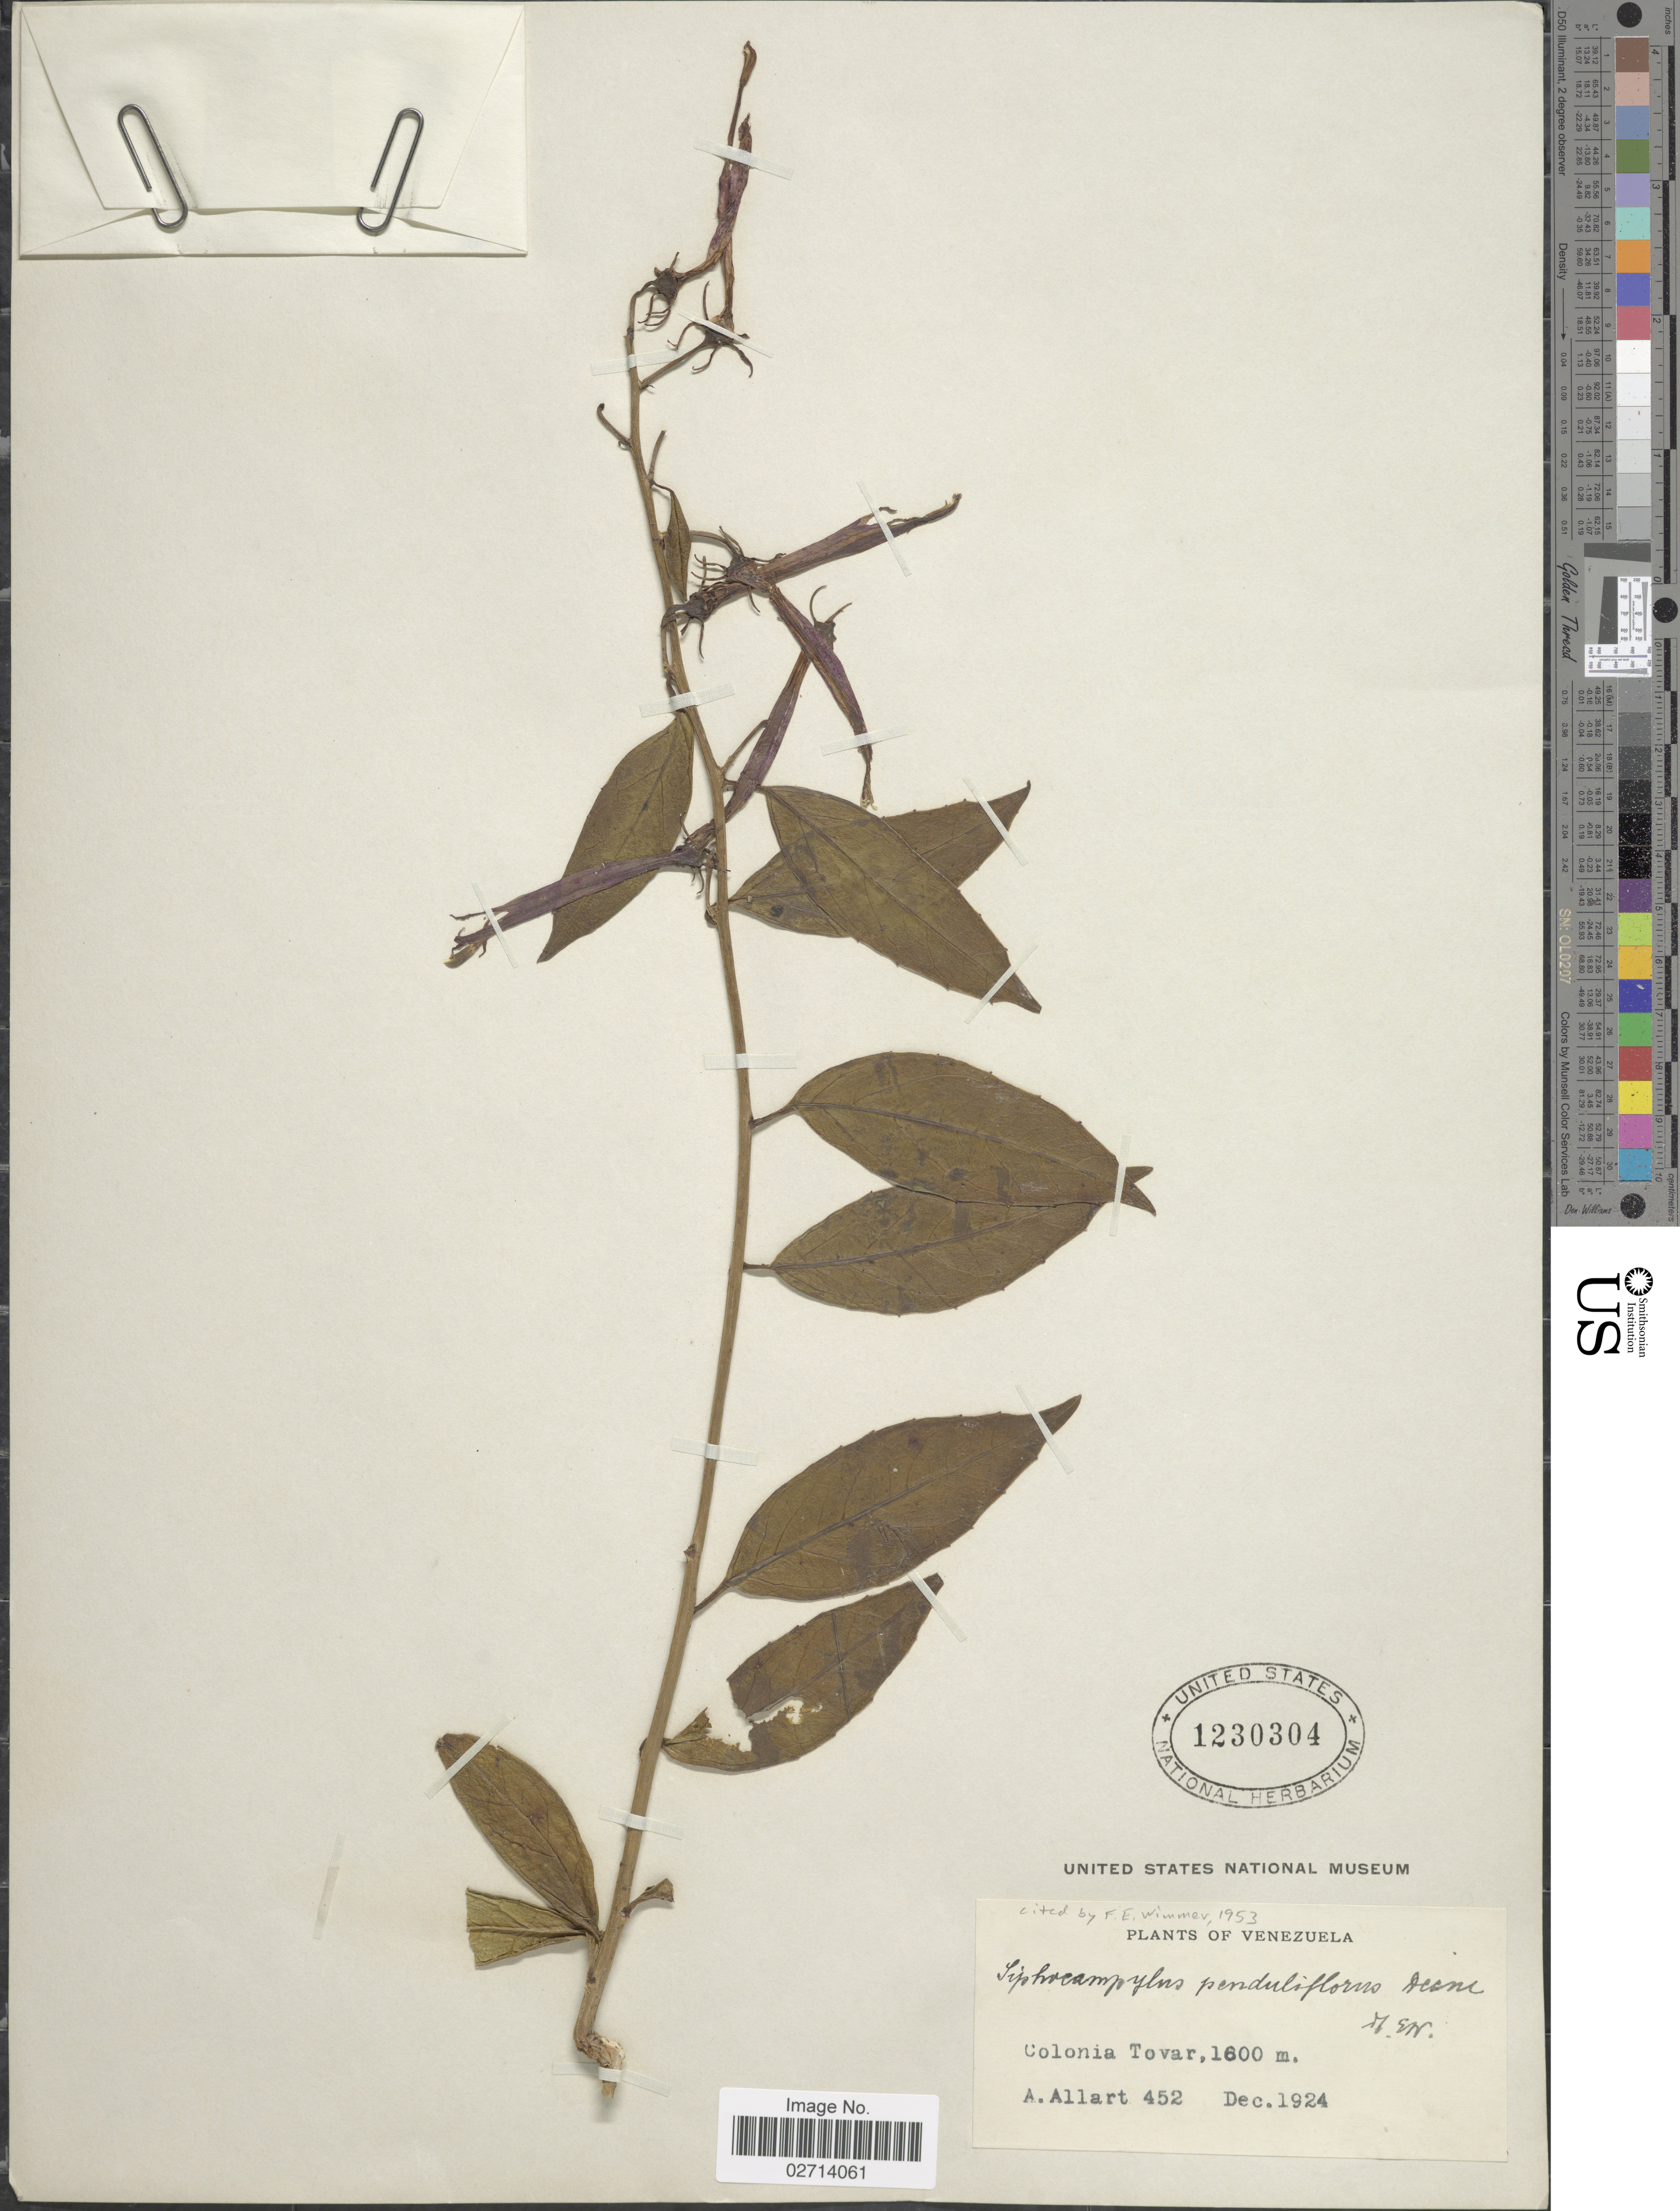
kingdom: Plantae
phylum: Tracheophyta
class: Magnoliopsida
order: Asterales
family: Campanulaceae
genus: Siphocampylus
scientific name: Siphocampylus penduliflorus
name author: Decne. ex Planch.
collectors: A. Allart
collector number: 452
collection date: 1924-12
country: Venezuela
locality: Colonia Tovar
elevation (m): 1600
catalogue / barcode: US 1230304